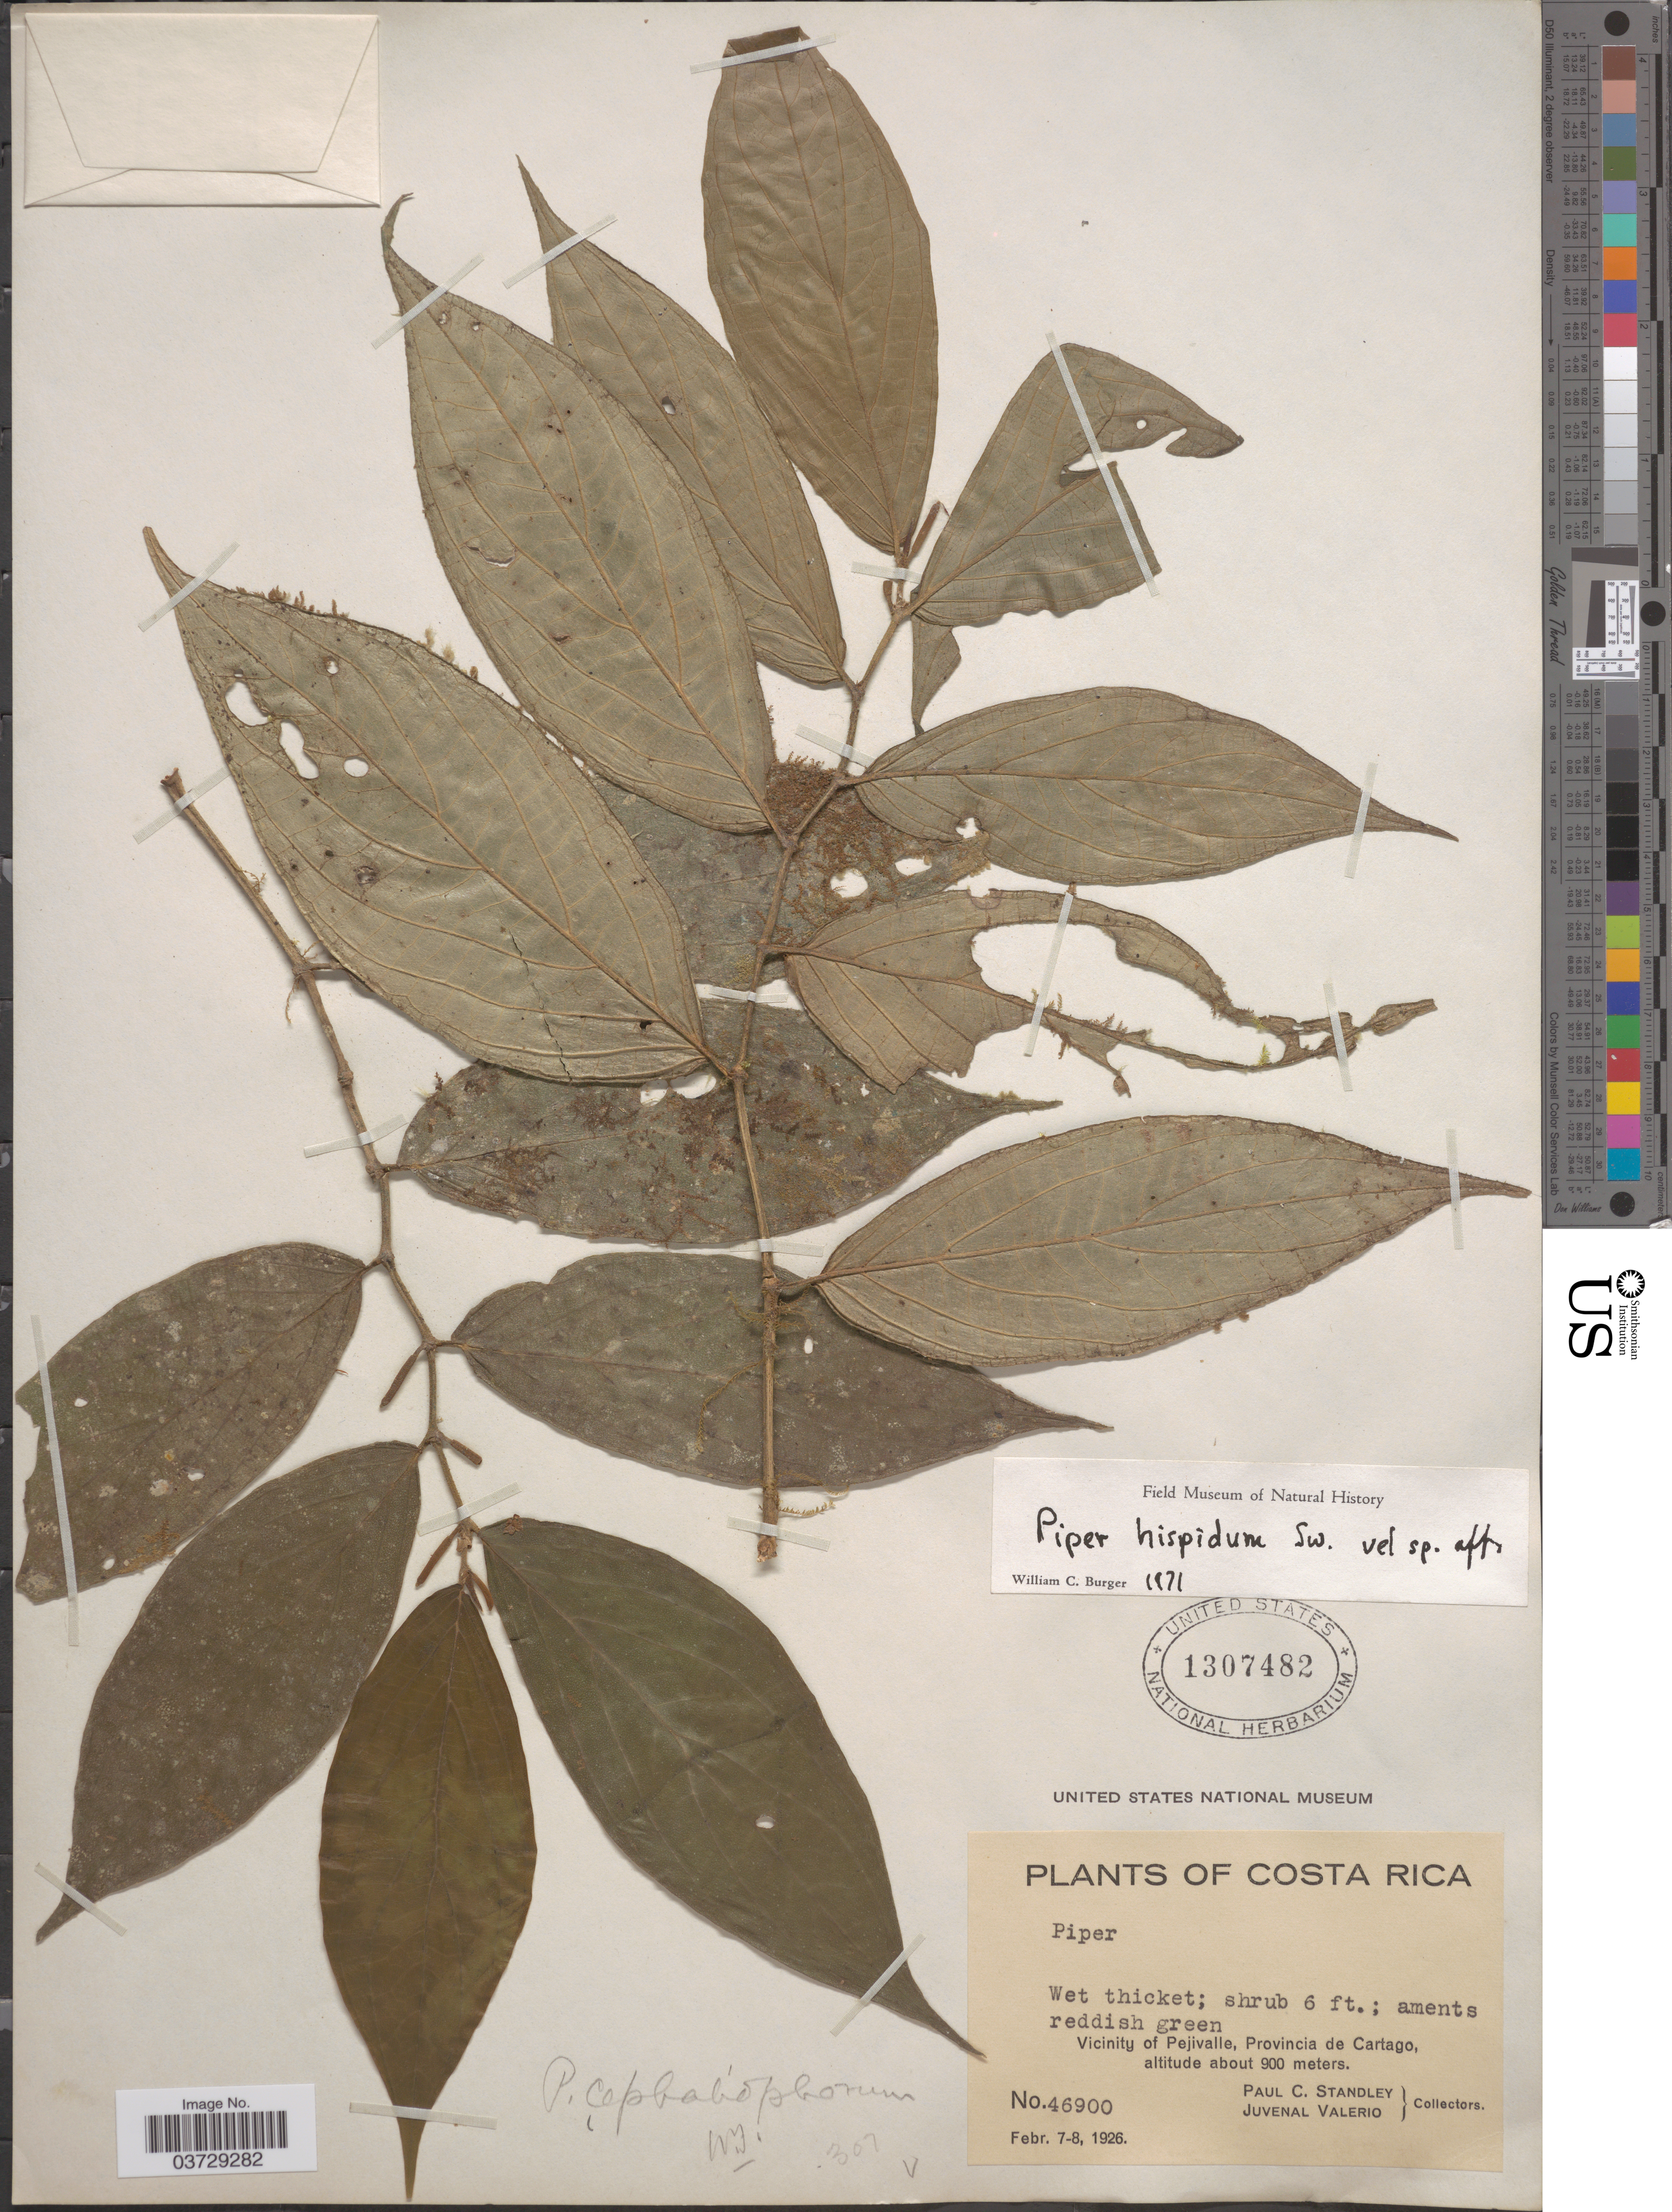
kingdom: Plantae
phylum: Tracheophyta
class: Magnoliopsida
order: Piperales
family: Piperaceae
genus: Piper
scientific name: Piper hispidum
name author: Sw.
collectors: P. C. Standley & J. Valerio R.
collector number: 46900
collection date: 1926-02-07/1926-02-08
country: Costa Rica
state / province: Cartago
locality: Vicinity of Pejivalle.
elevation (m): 900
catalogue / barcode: US 1307482